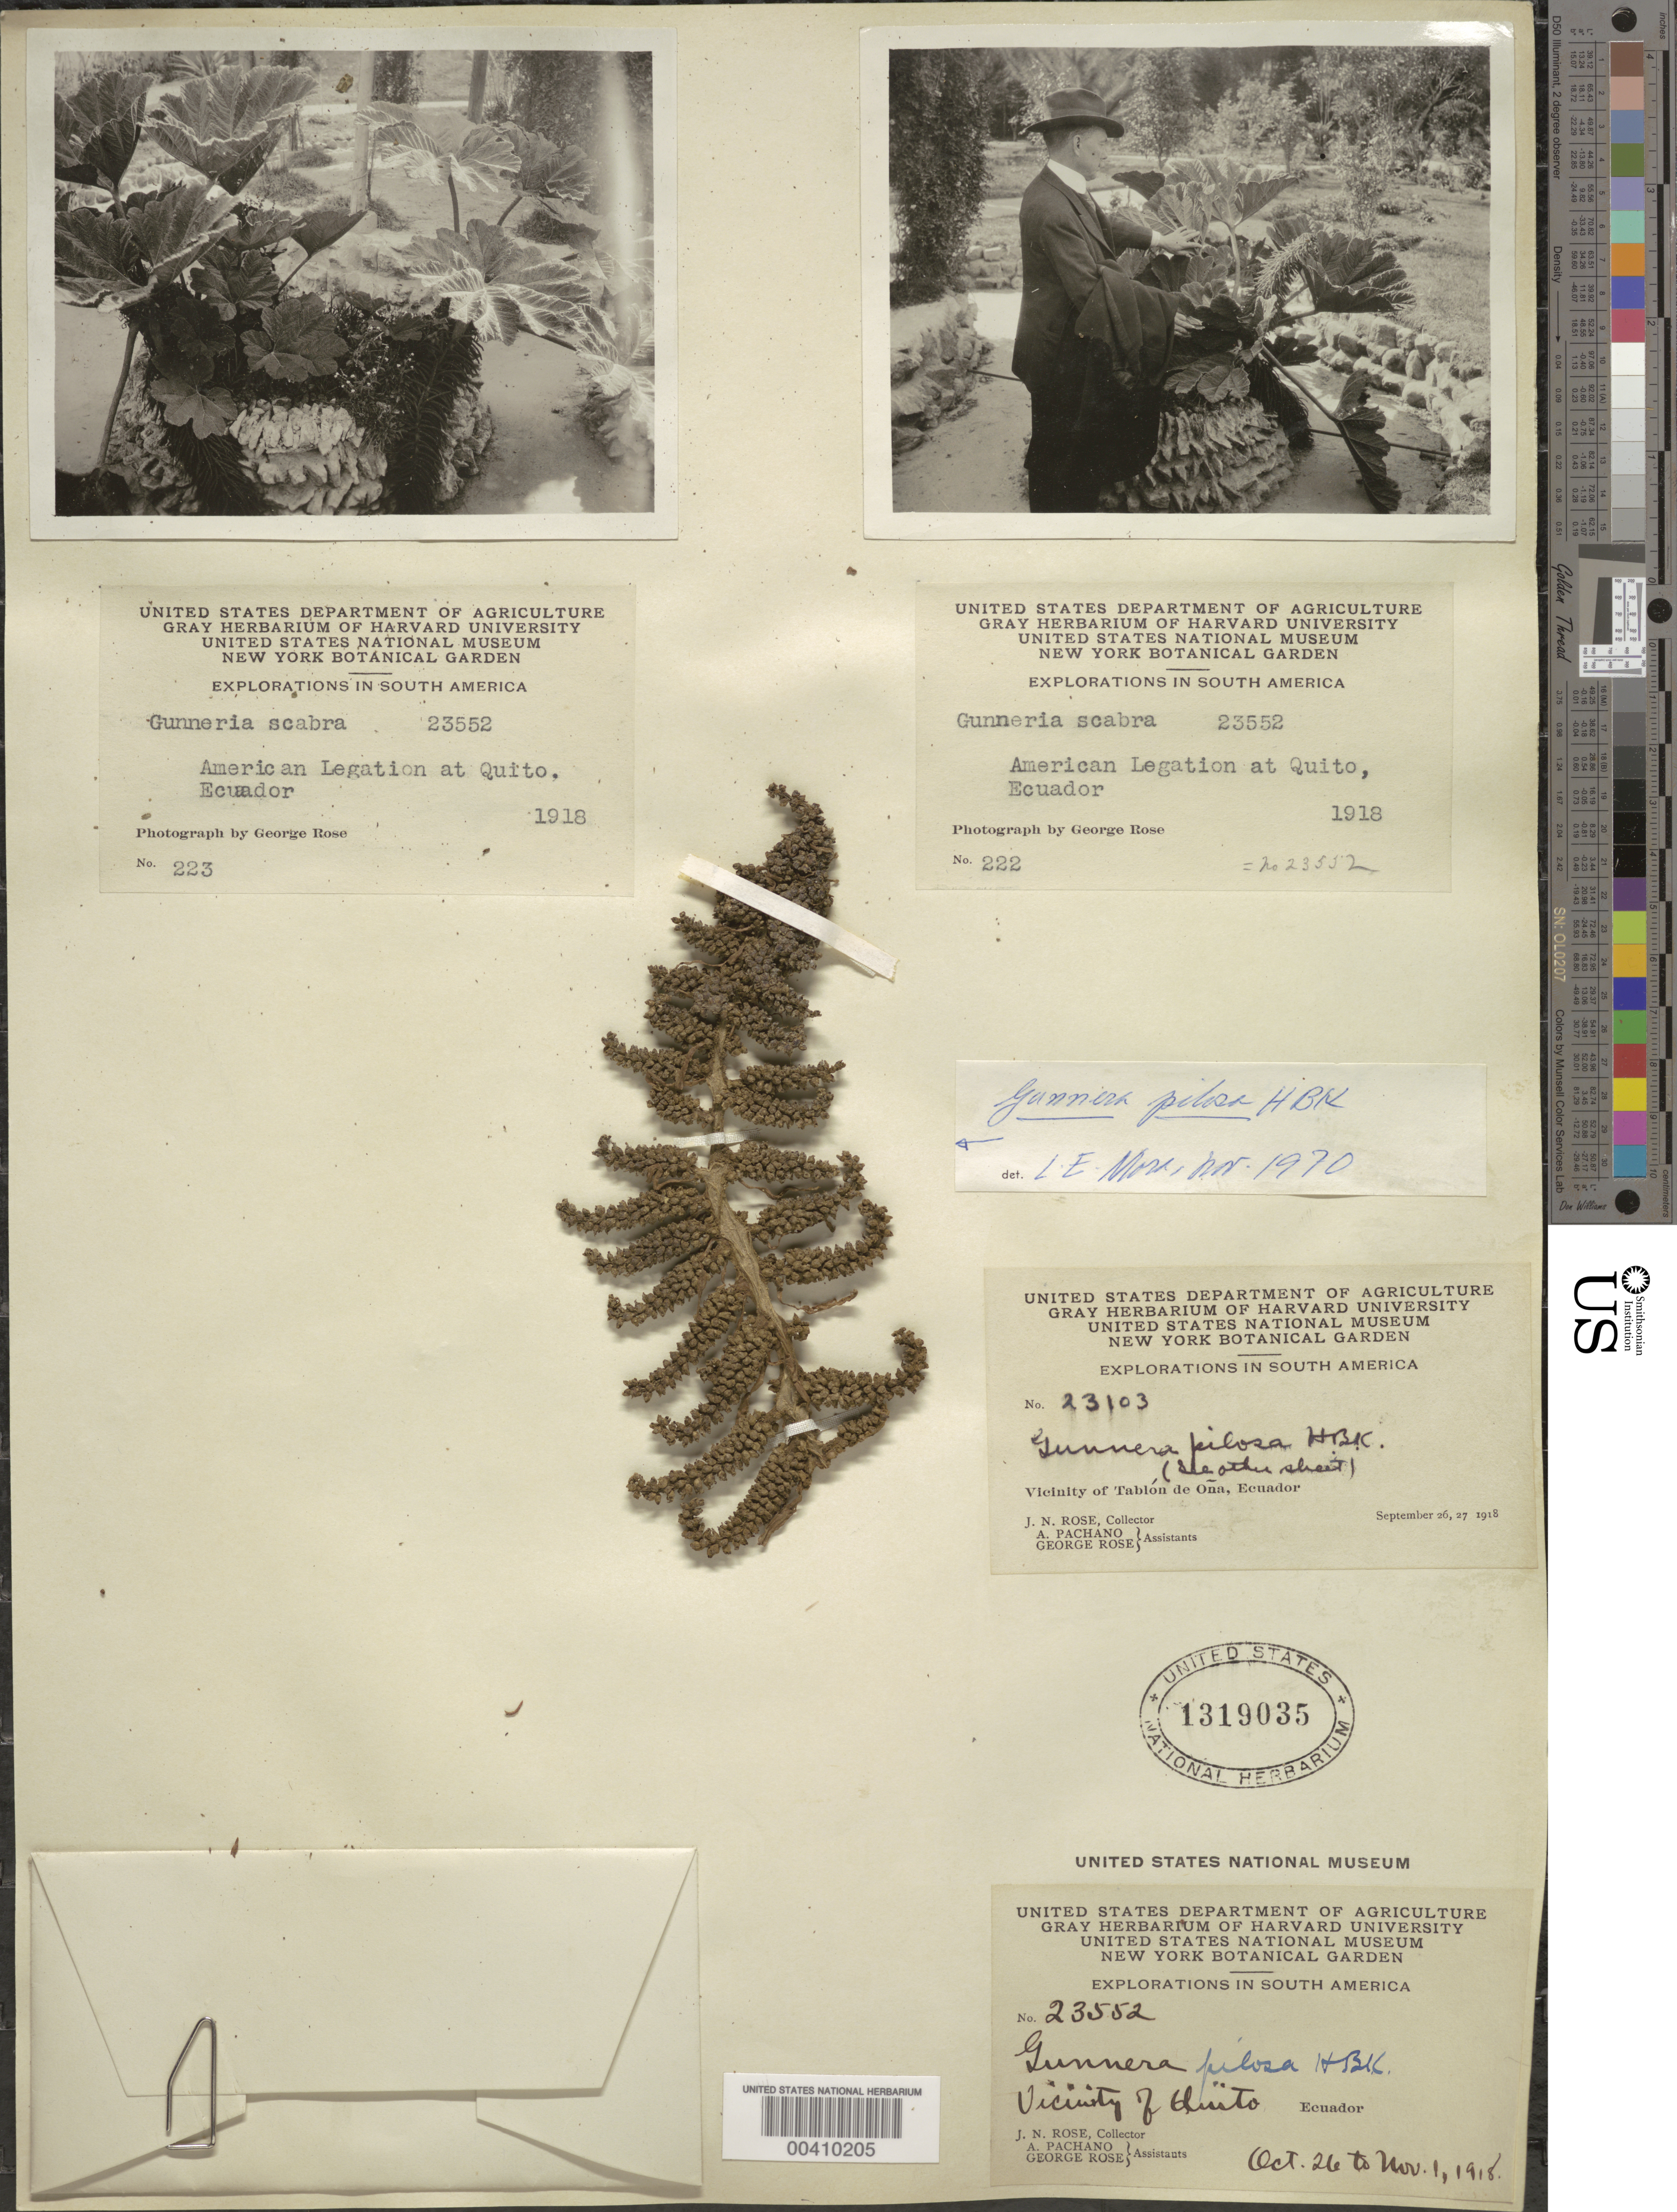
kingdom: Plantae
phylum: Tracheophyta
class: Magnoliopsida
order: Gunnerales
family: Gunneraceae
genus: Gunnera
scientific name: Gunnera pilosa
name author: Kunth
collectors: J. N. Rose, A. Pachano & G. Rose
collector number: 23552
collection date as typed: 26 Oct 1915 to 01 Nov 1915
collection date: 1915-10-26/1915-11-01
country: Ecuador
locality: vicinity of Quito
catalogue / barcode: US 1319035